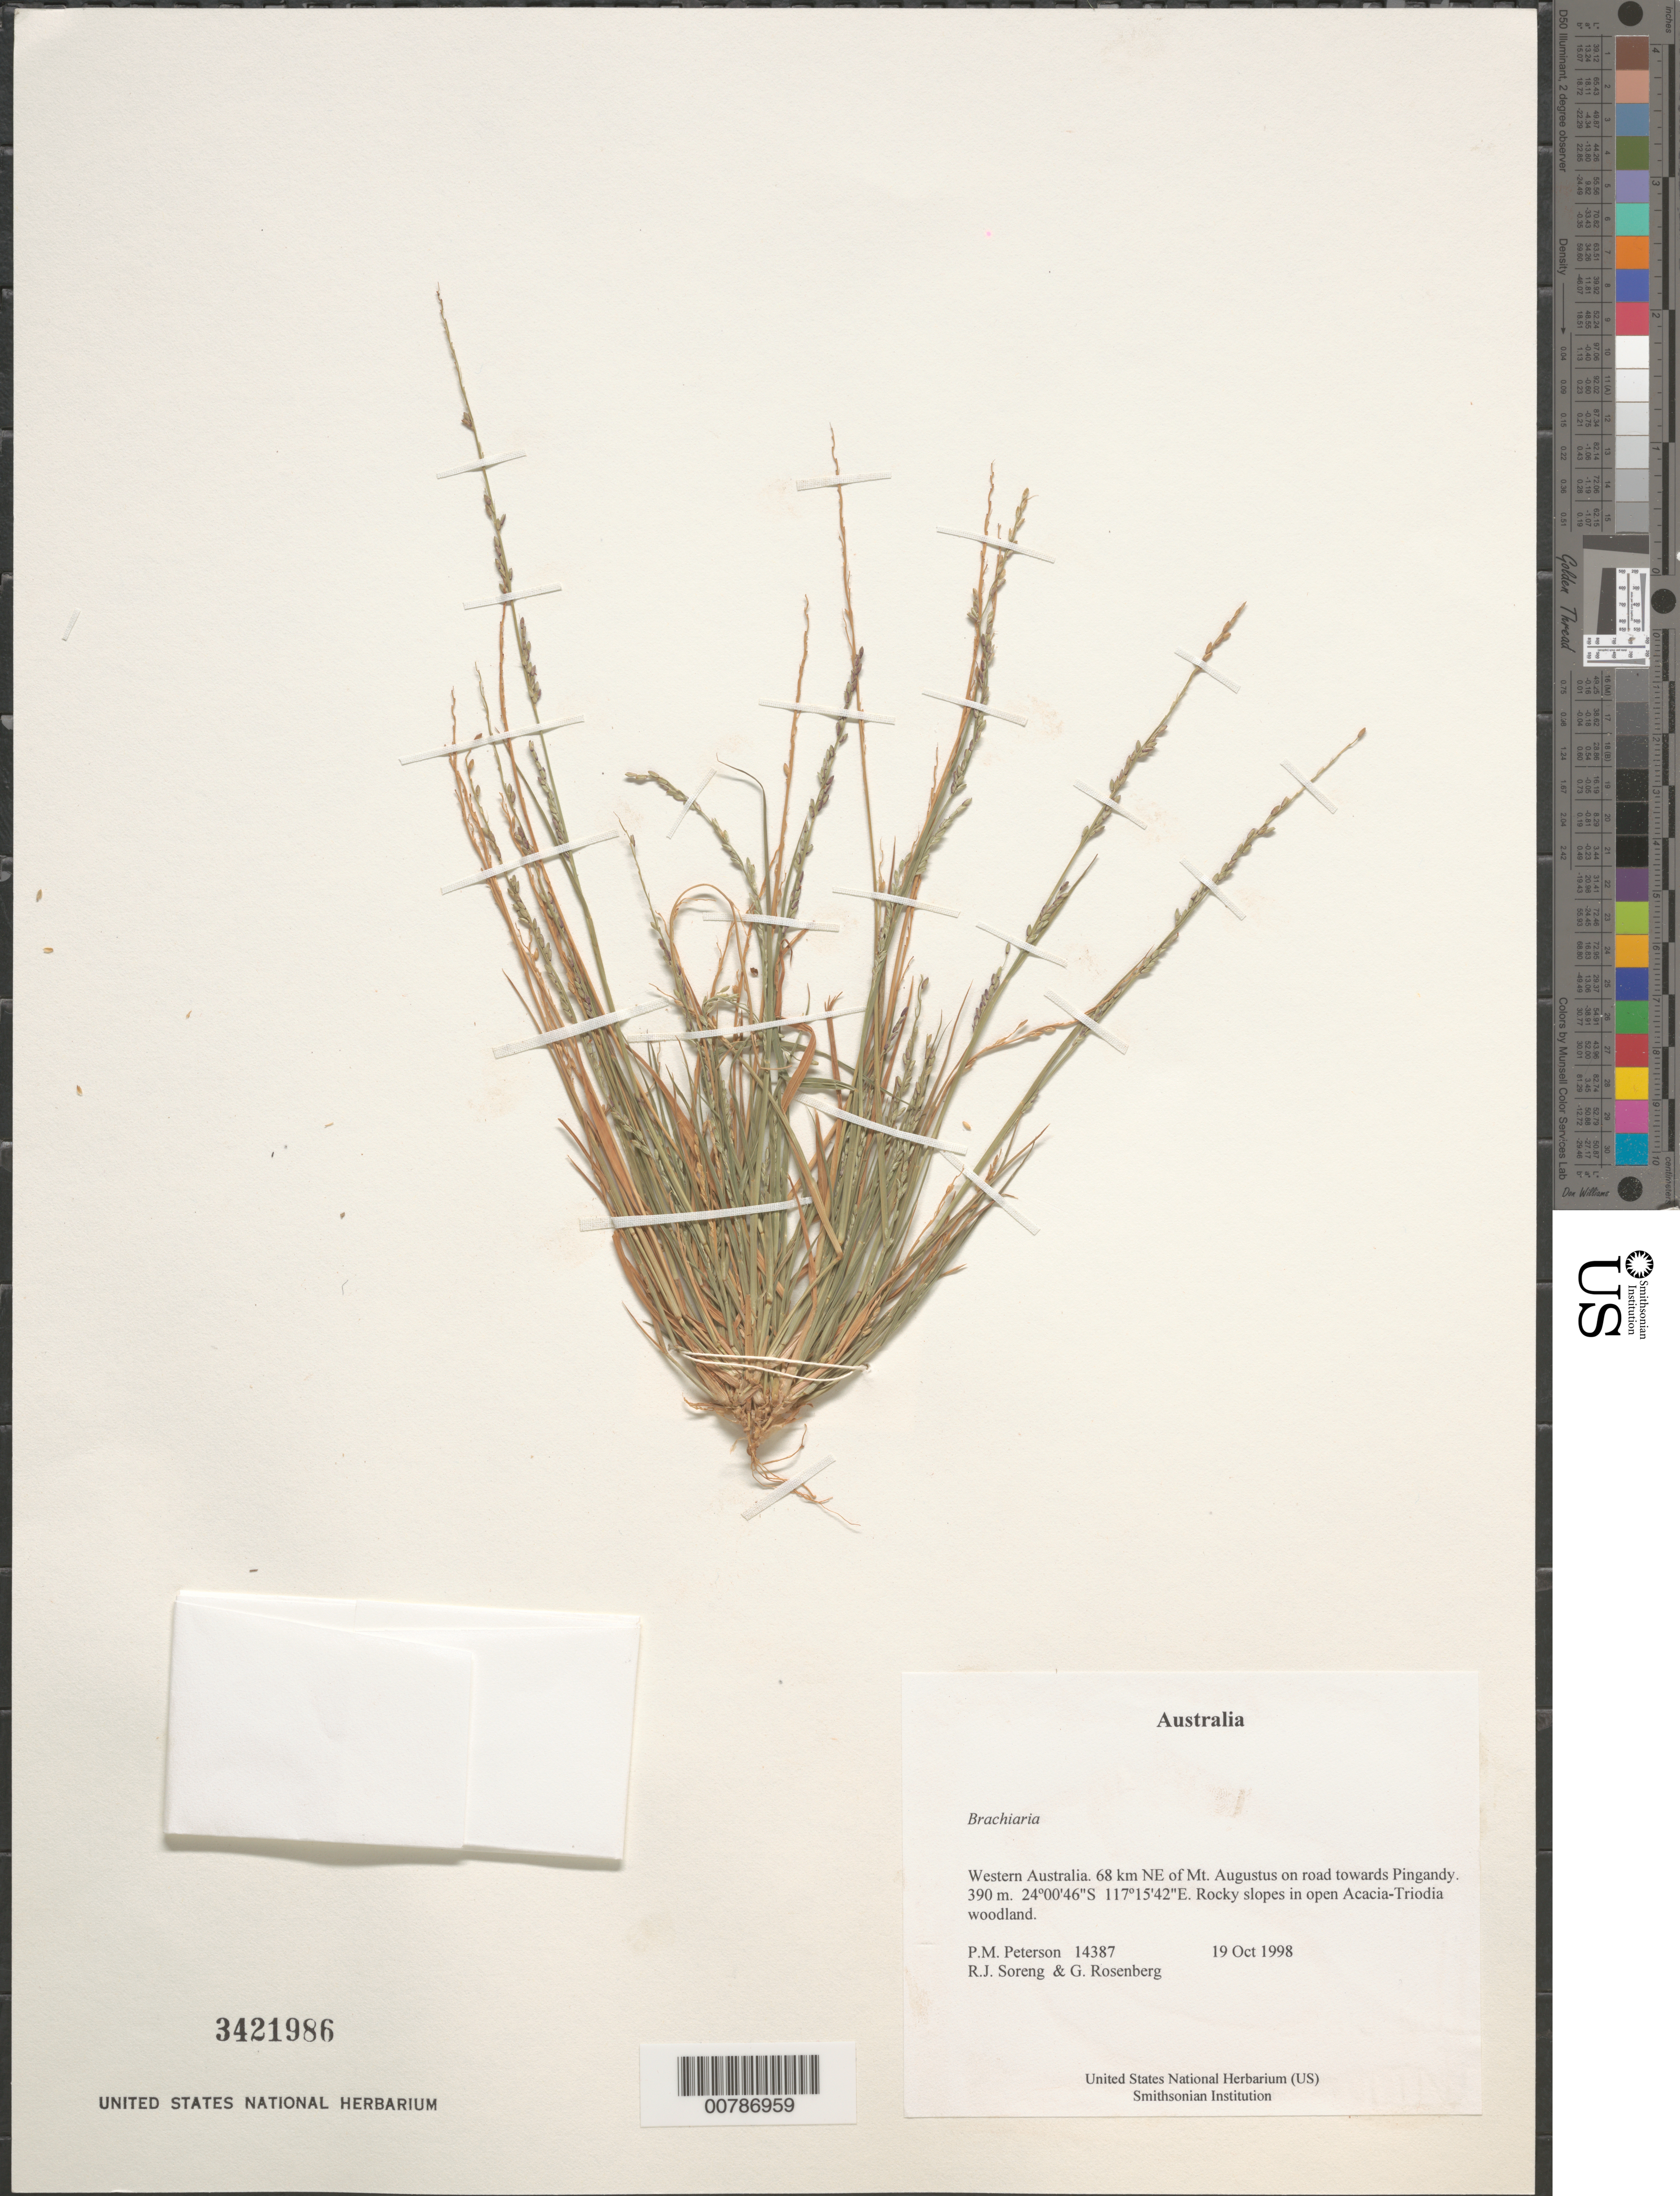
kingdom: Plantae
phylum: Tracheophyta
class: Liliopsida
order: Poales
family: Poaceae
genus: Brachiaria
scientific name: Brachiaria sp.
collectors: P. M. Peterson, R. J. Soreng & G. Rosenberg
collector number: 14387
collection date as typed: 19 Oct 1998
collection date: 1998-10-19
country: Australia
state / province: Western Australia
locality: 68 km NE of Mt. Augustus on road towards Pingandy.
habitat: Rocky slopes in open Acacia-Triodia woodland.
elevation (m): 390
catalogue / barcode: US 3421986